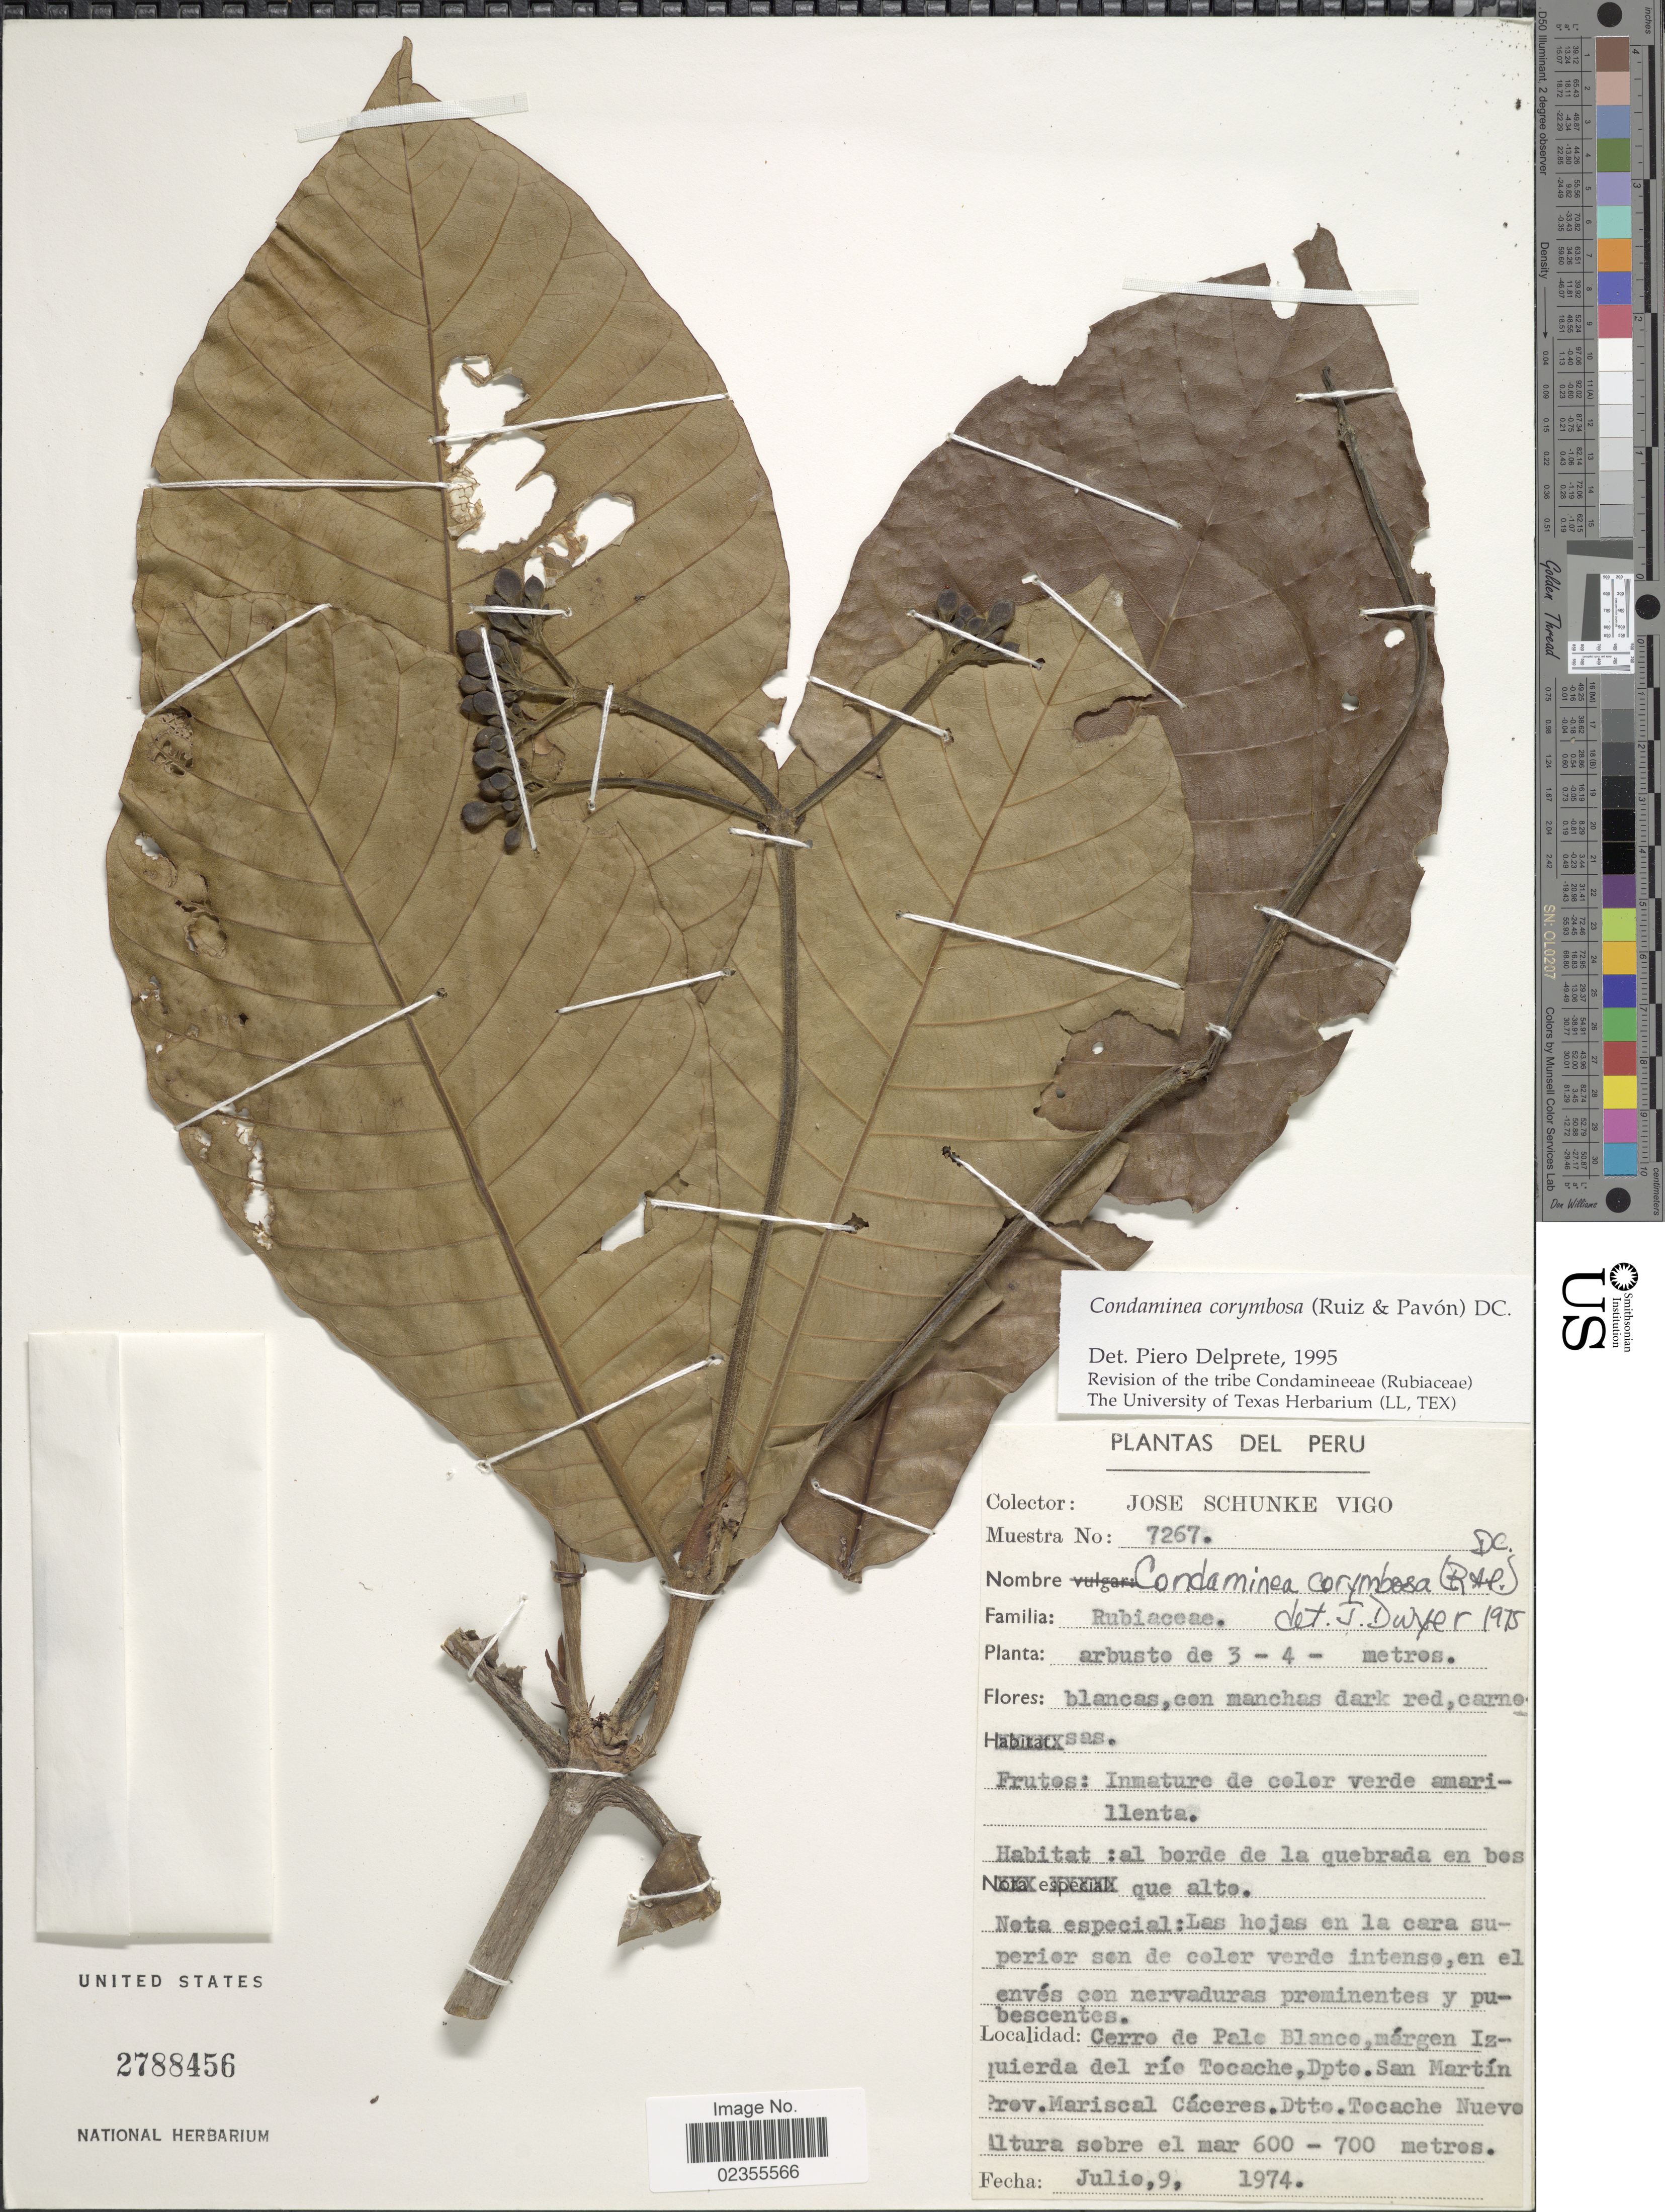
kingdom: Plantae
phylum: Tracheophyta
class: Magnoliopsida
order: Gentianales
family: Rubiaceae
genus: Condaminea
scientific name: Condaminea corymbosa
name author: (Ruiz & Pav.) DC.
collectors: J. Schunke Vigo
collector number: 7267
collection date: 1974-07-09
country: Peru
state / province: San Martín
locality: Cerro de Pale Blanche margen Izquierda del rio Tocache, Prov. Mariscal Caceres. Dtto. Tocache Nuevo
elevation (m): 600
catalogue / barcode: US 2788456